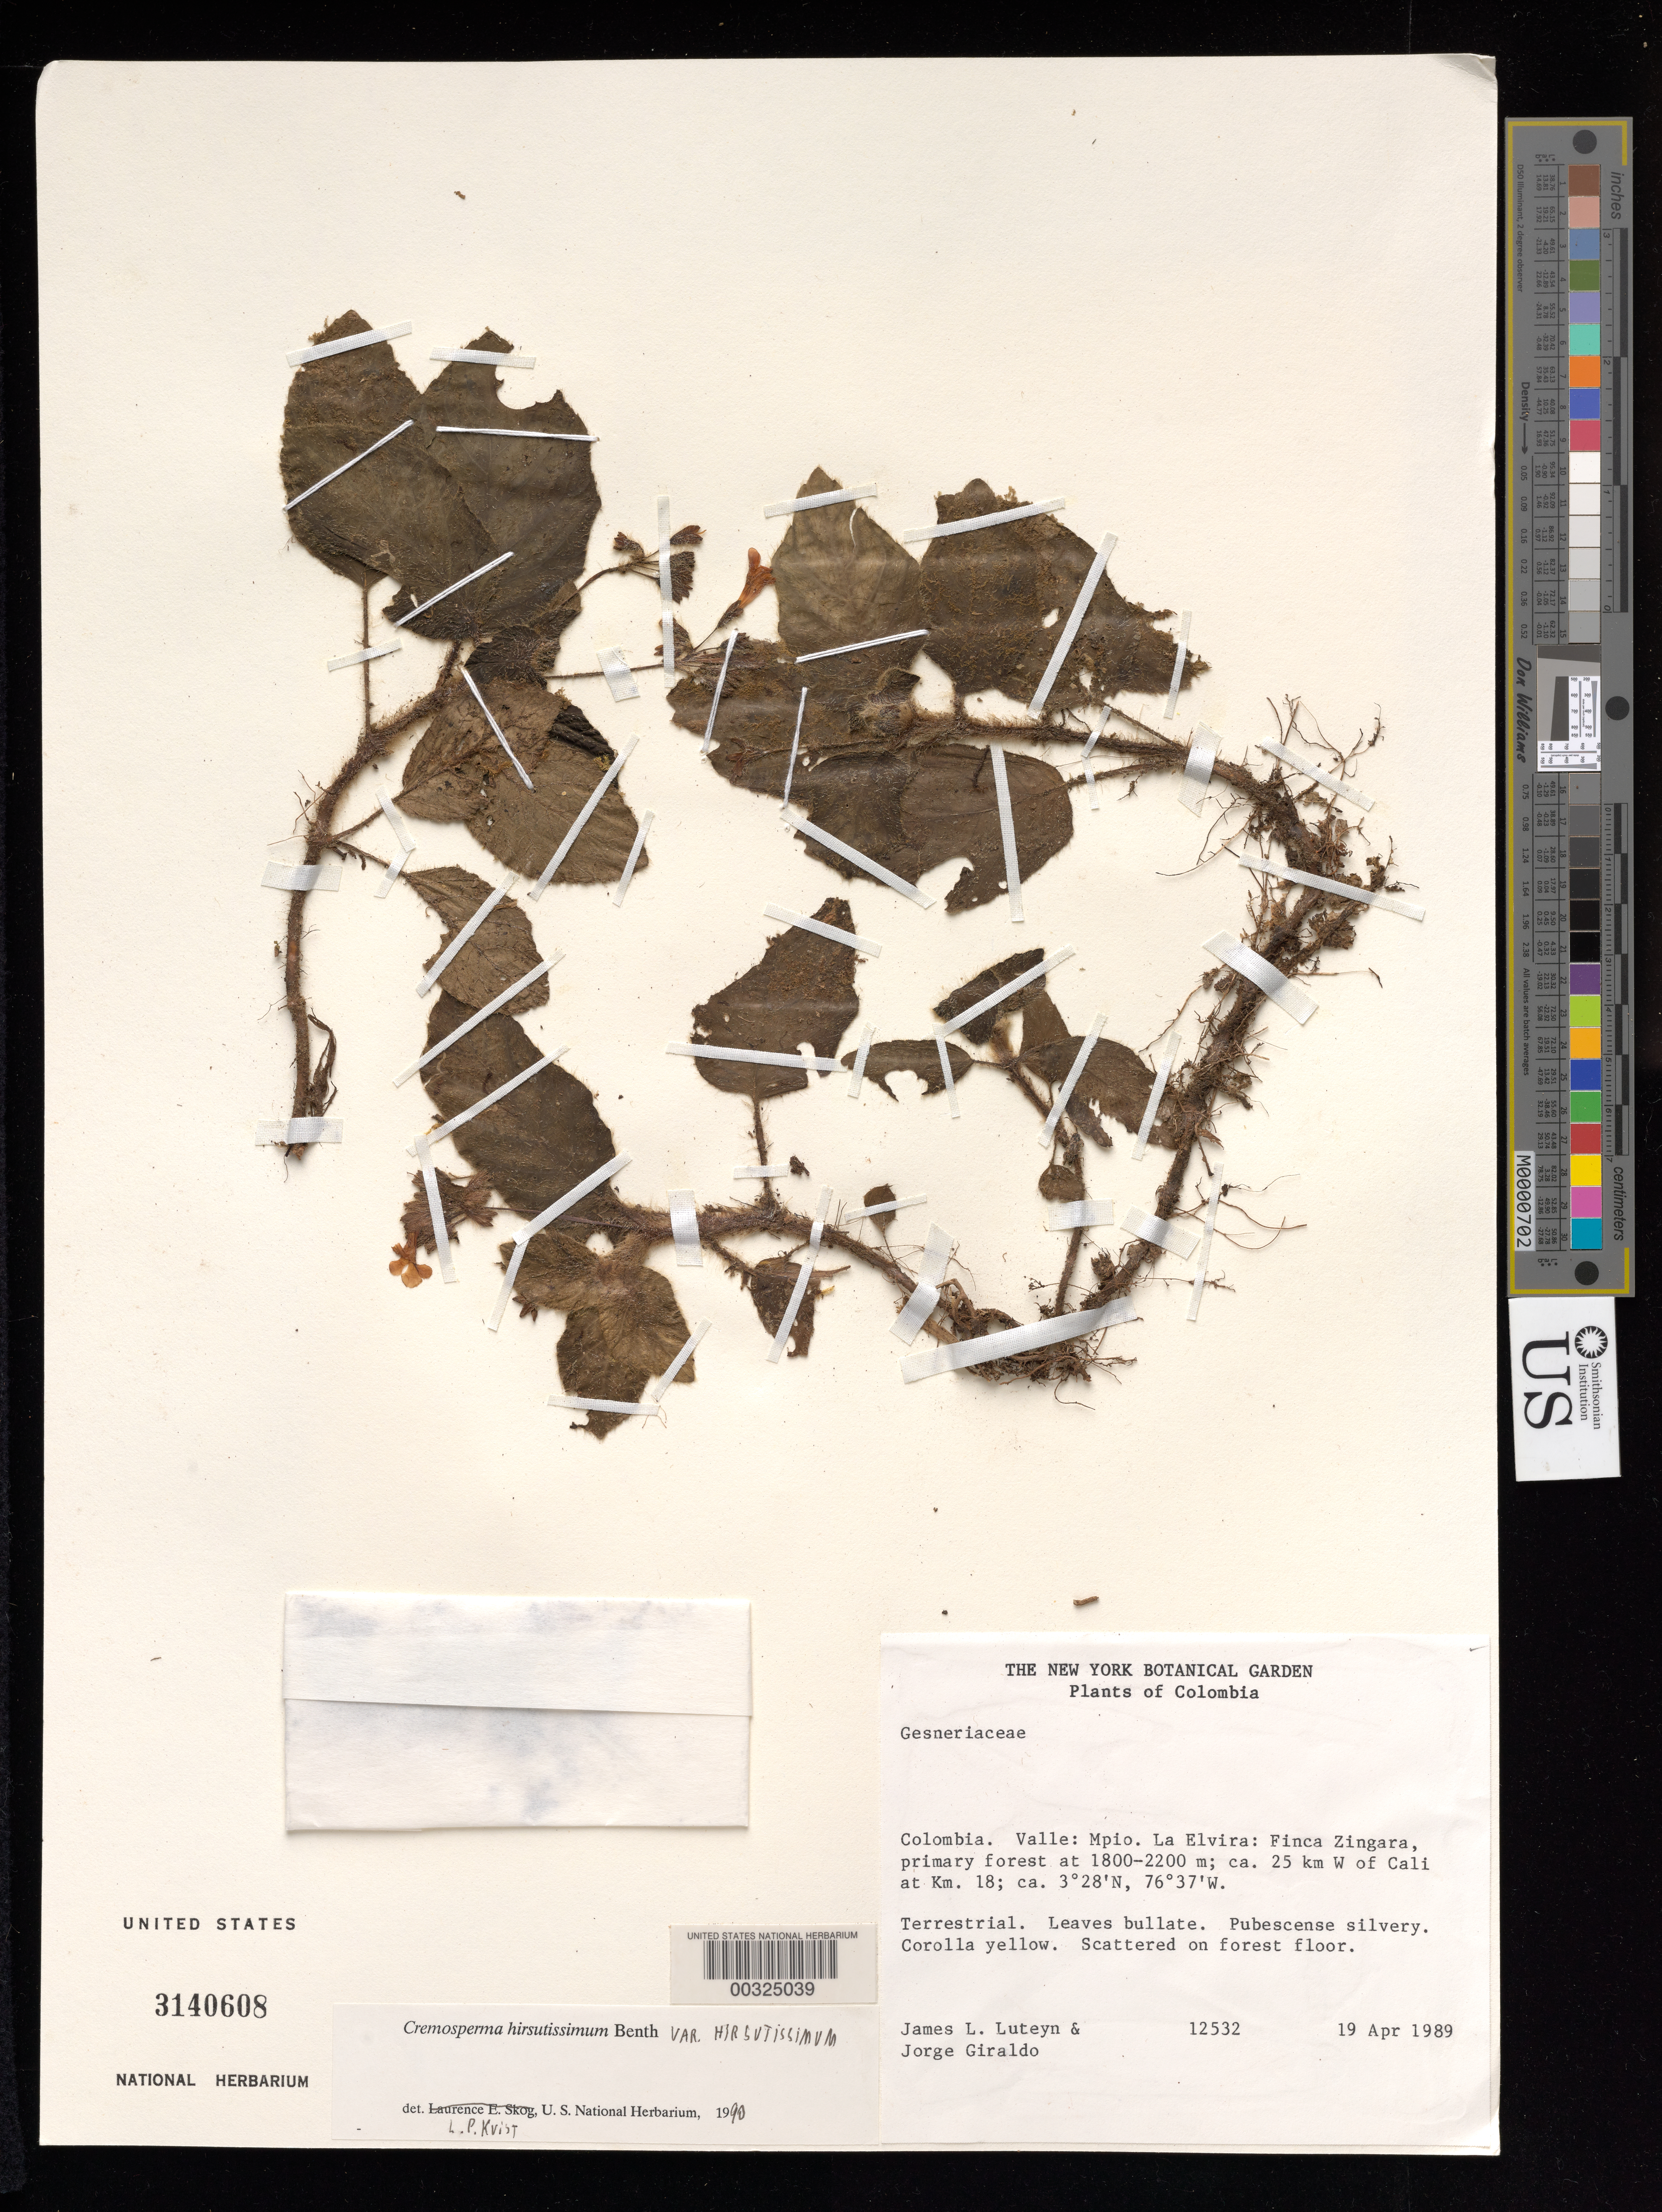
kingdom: Plantae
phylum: Tracheophyta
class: Magnoliopsida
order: Lamiales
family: Gesneriaceae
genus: Cremosperma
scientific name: Cremosperma hirsutissimum var. hirsutissimum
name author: Benth.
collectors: J. L. Luteyn & J. Giraldo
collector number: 12532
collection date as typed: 19 Apr 1989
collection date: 1989-04-19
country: Colombia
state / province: Valle del Cauca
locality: Mun. of La Elvira, Finca Zingara, ca 25 km W of Cali at km 18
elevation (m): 1800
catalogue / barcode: US 3140608